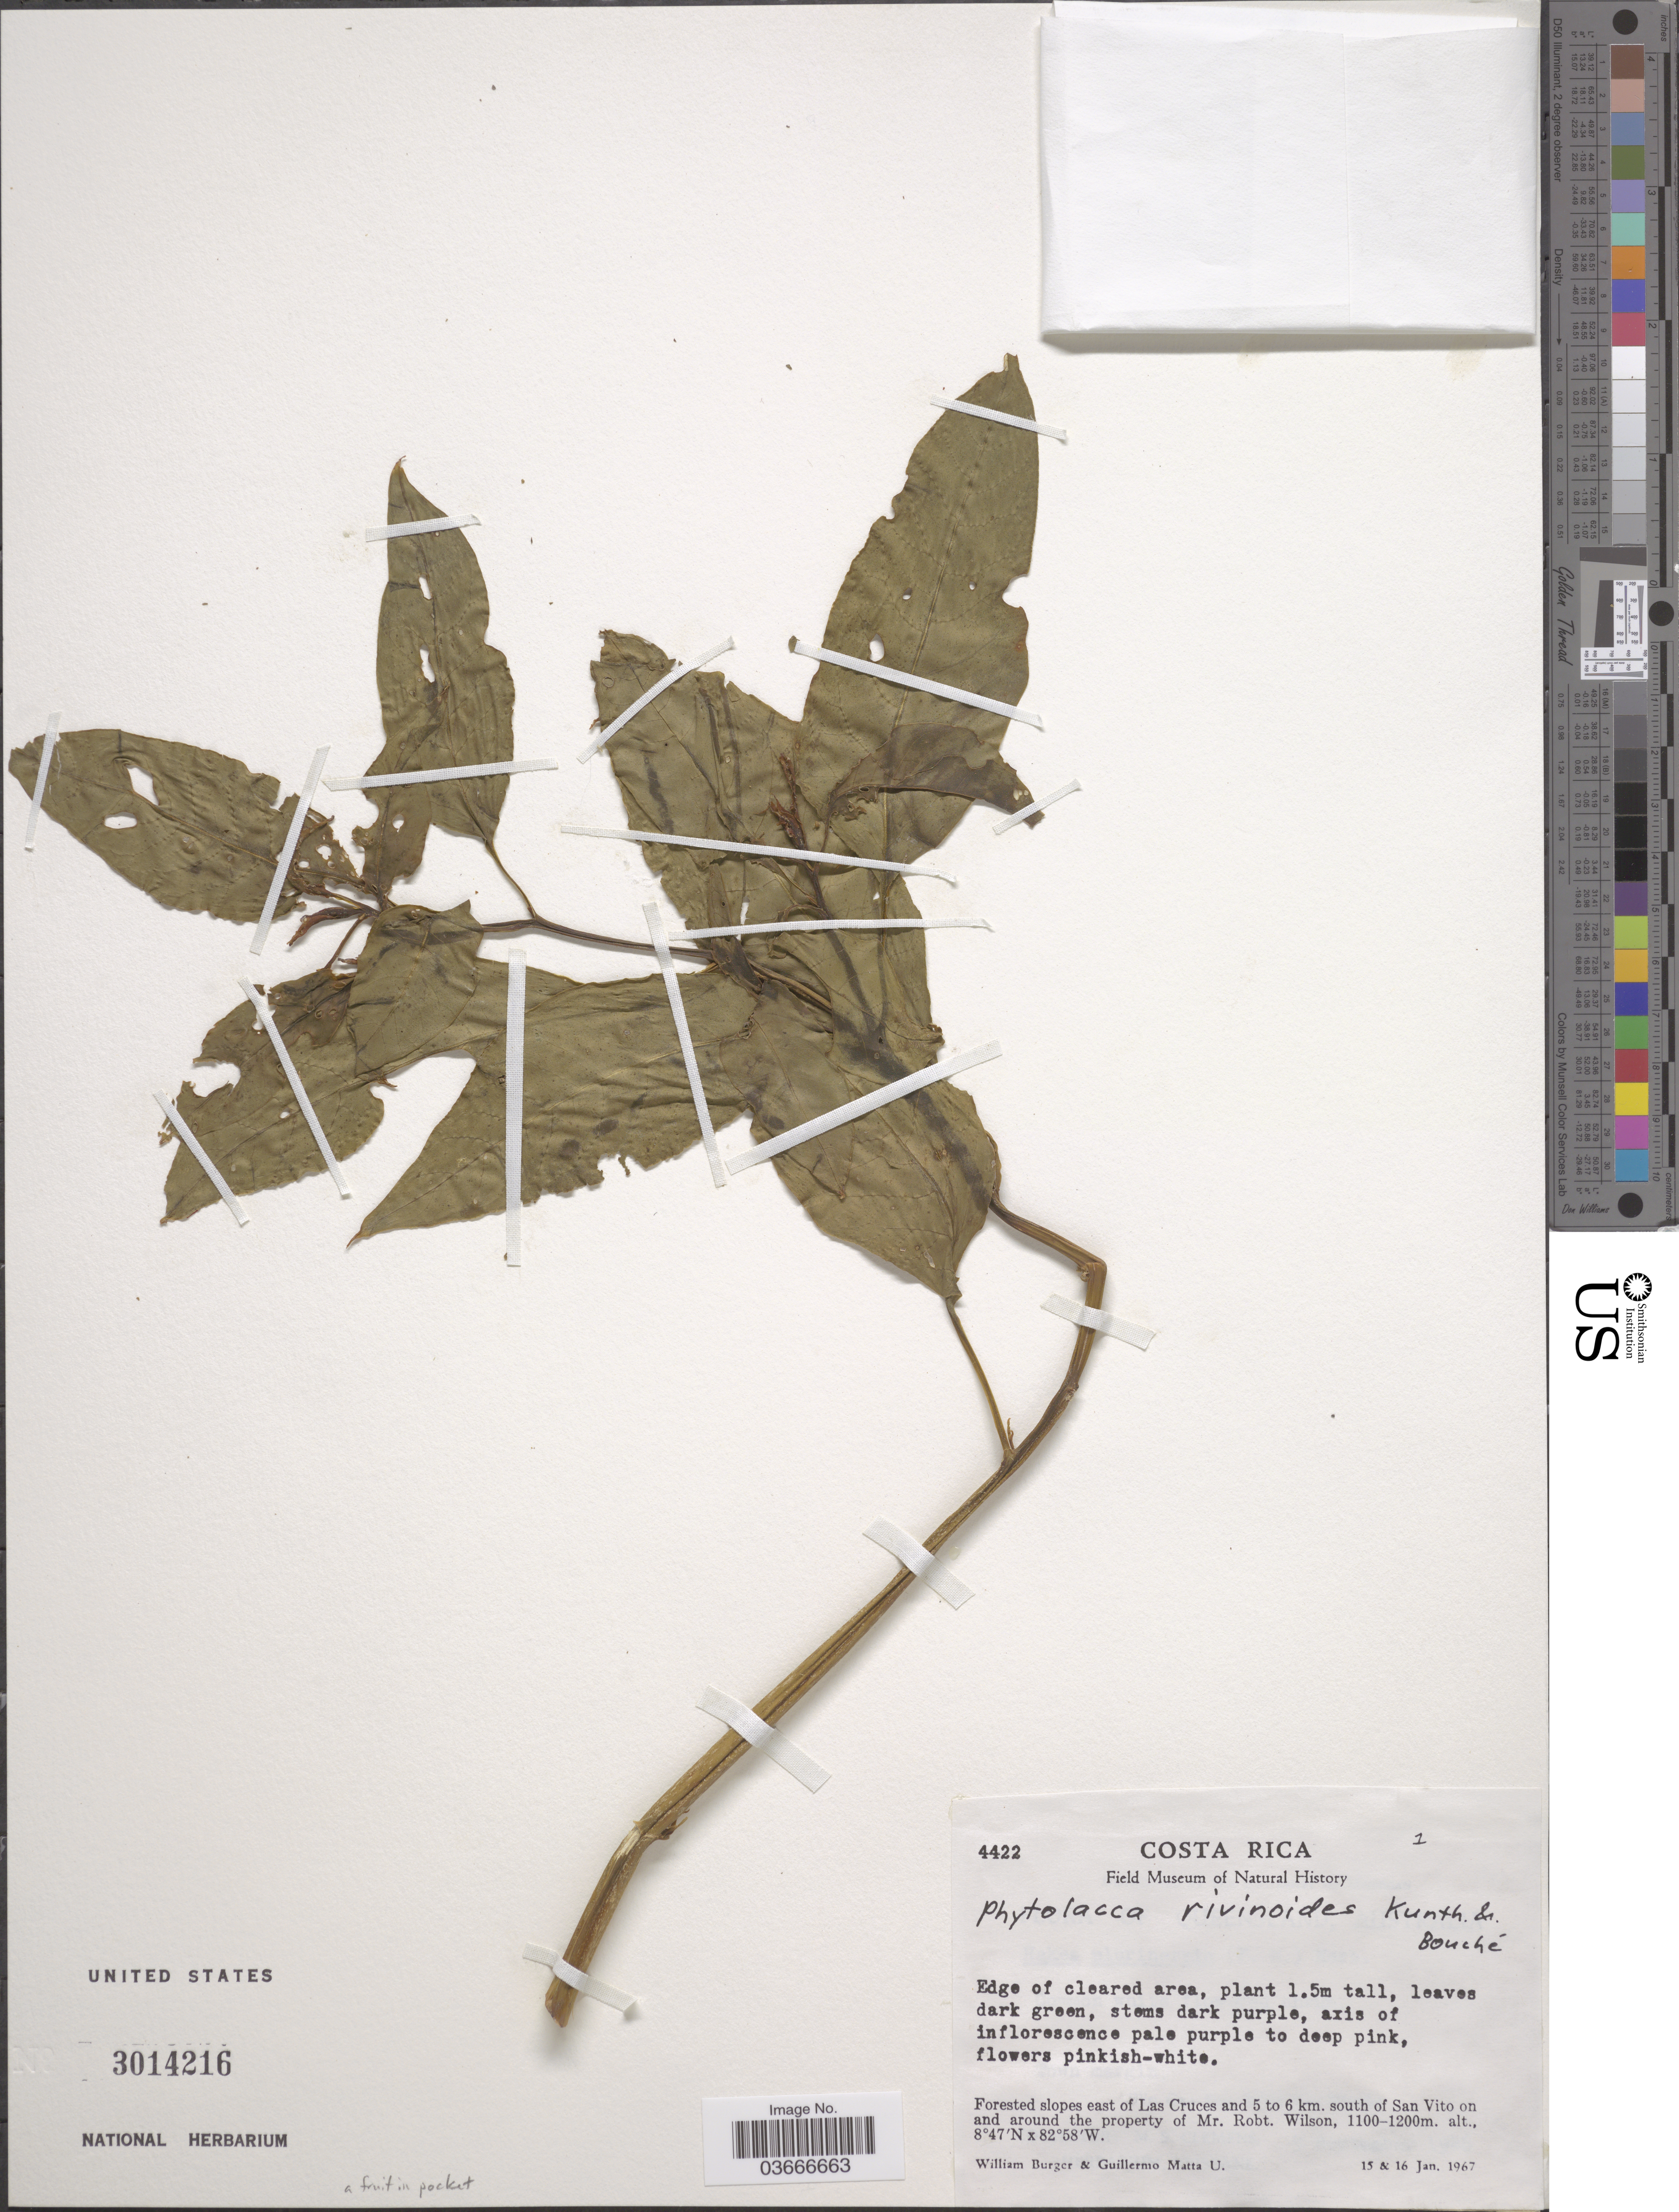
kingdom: Plantae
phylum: Tracheophyta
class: Magnoliopsida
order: Caryophyllales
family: Phytolaccaceae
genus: Phytolacca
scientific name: Phytolacca rivinoides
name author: Kunth & C.D. Bouché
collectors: W. Burger & G. Matta U.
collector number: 4422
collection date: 1967-01-15/1967-01-16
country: Costa Rica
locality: Forested slopes east of Las Cruces and 5 to 6 km. south of San Vito on and around the property of Mr. Robt. Wilson.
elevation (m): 1100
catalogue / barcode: US 3014216